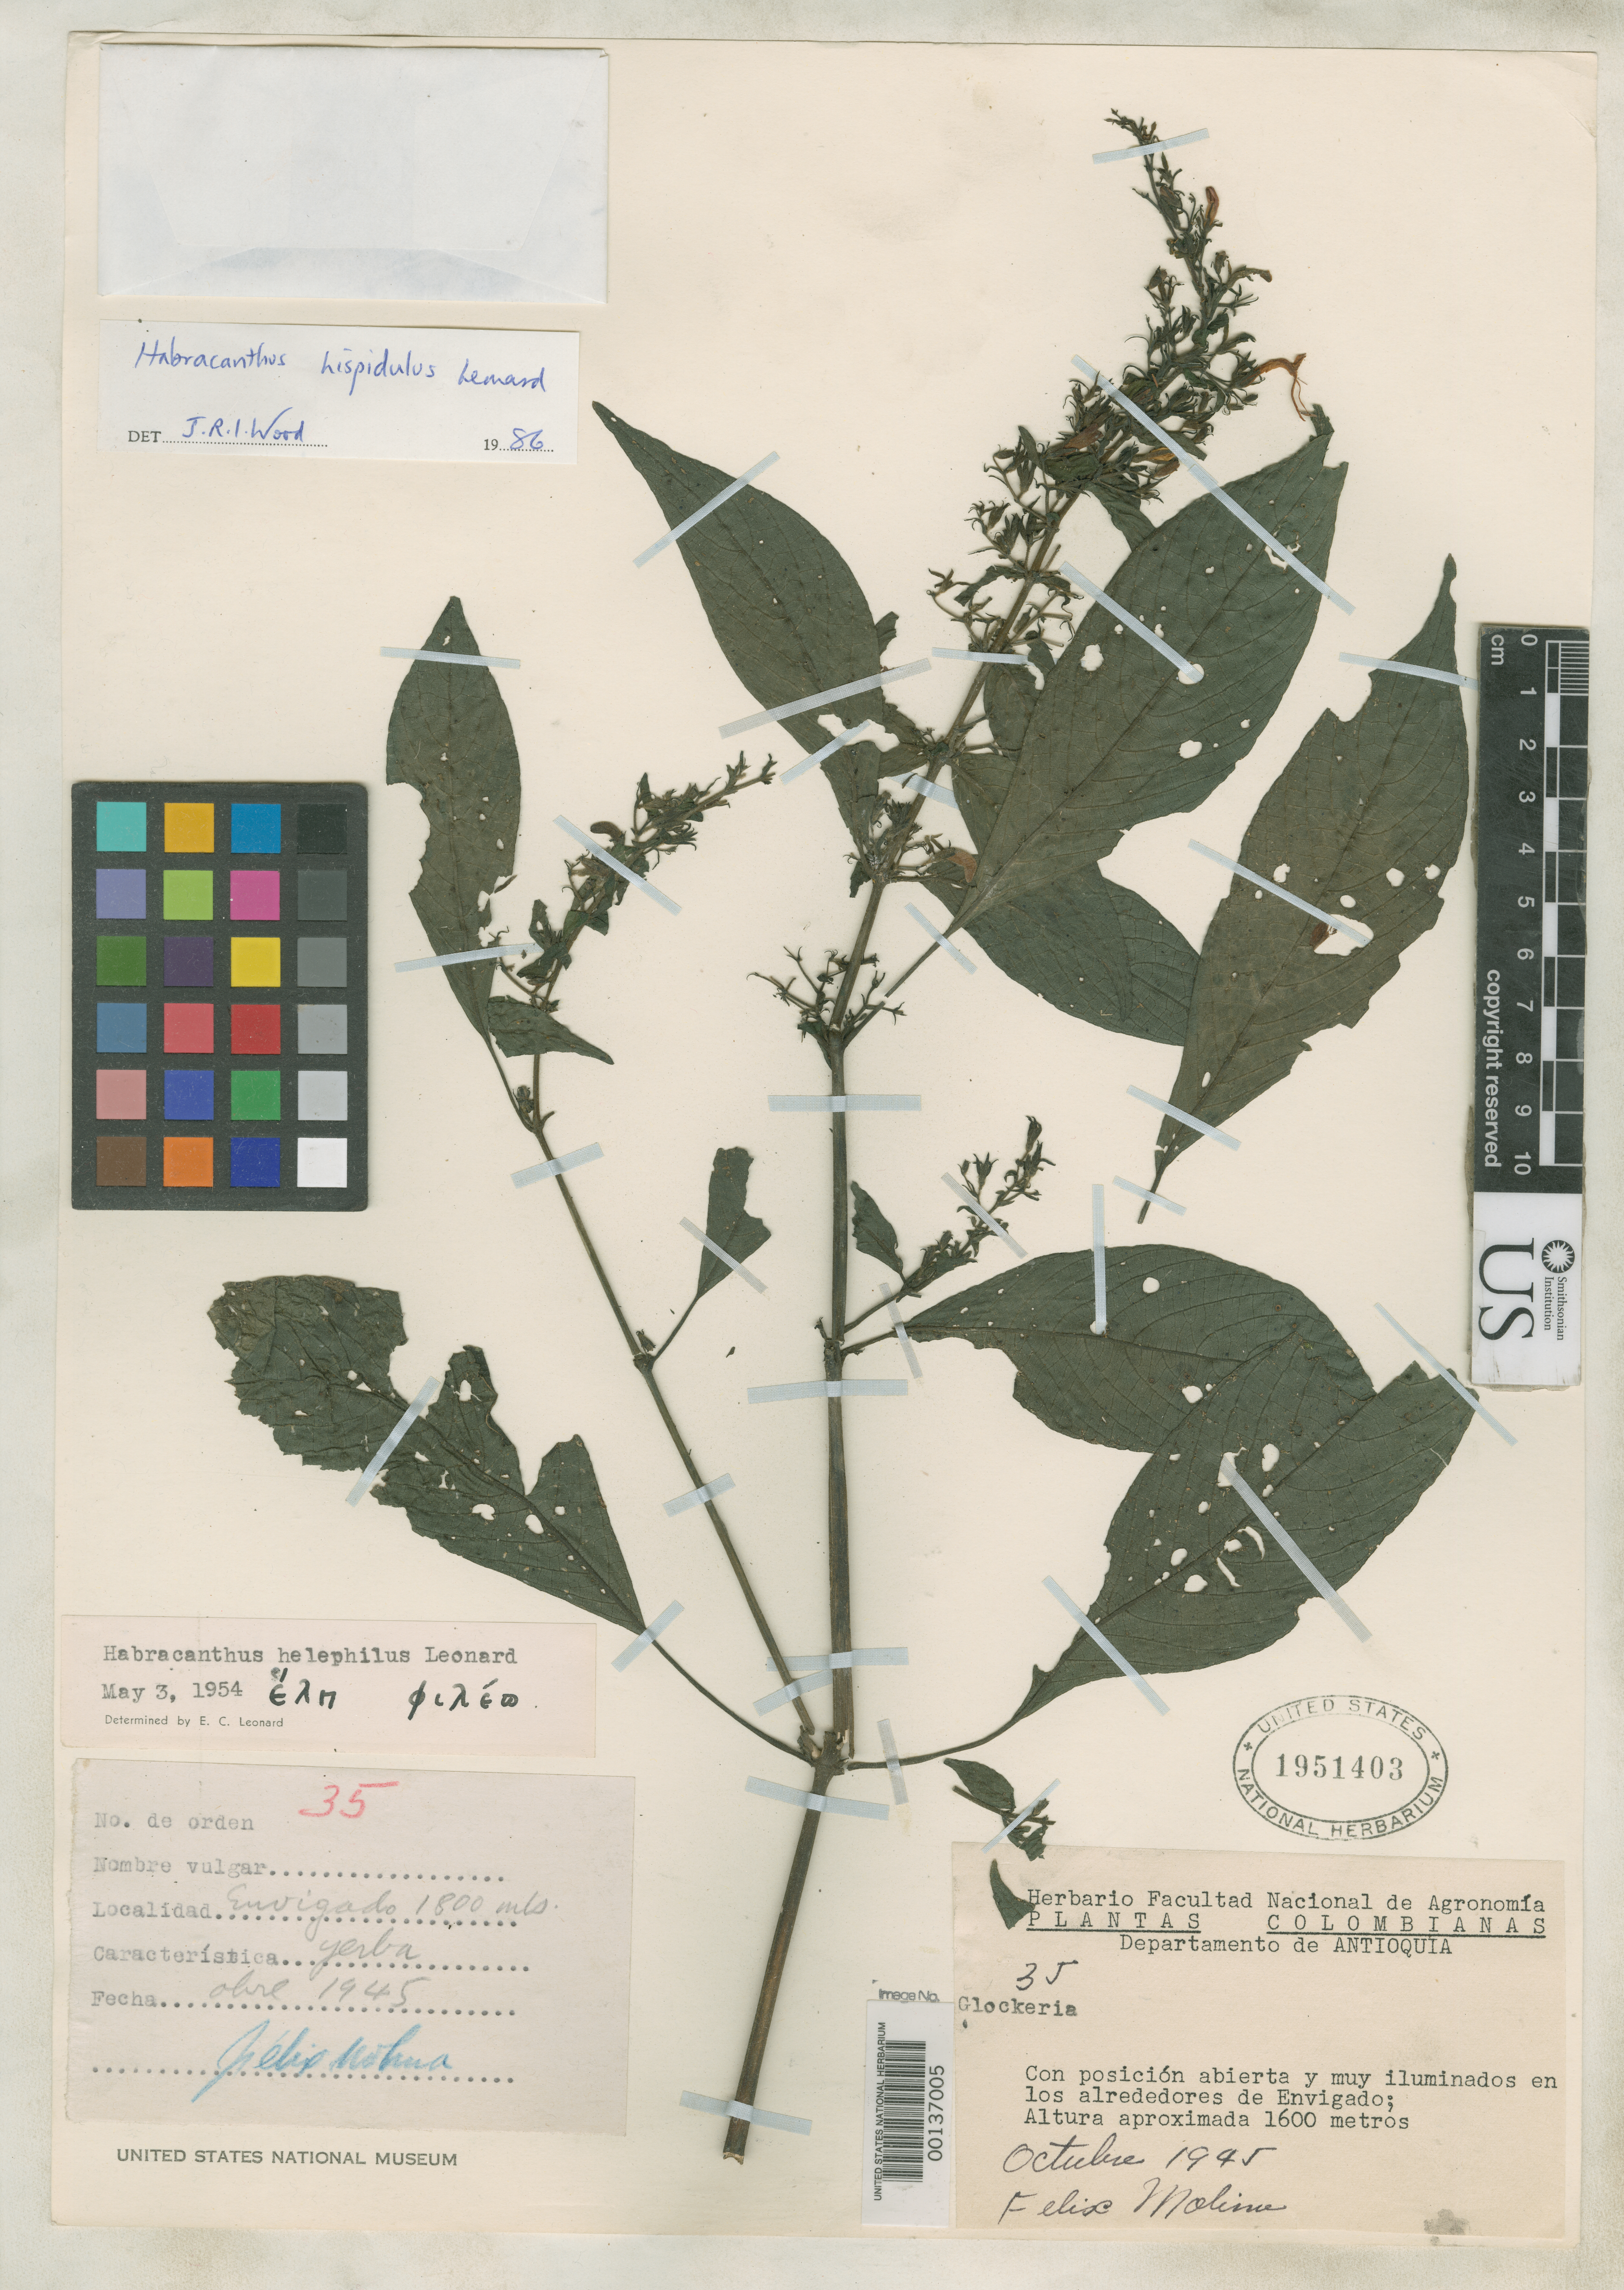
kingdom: Plantae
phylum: Tracheophyta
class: Magnoliopsida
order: Lamiales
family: Acanthaceae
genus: Habracanthus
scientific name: Habracanthus heliophilus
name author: Leonard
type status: Holotype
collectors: F. Molina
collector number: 35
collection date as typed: Oct 1945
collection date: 1945-10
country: Colombia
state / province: Antioquia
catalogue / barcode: US 1951403